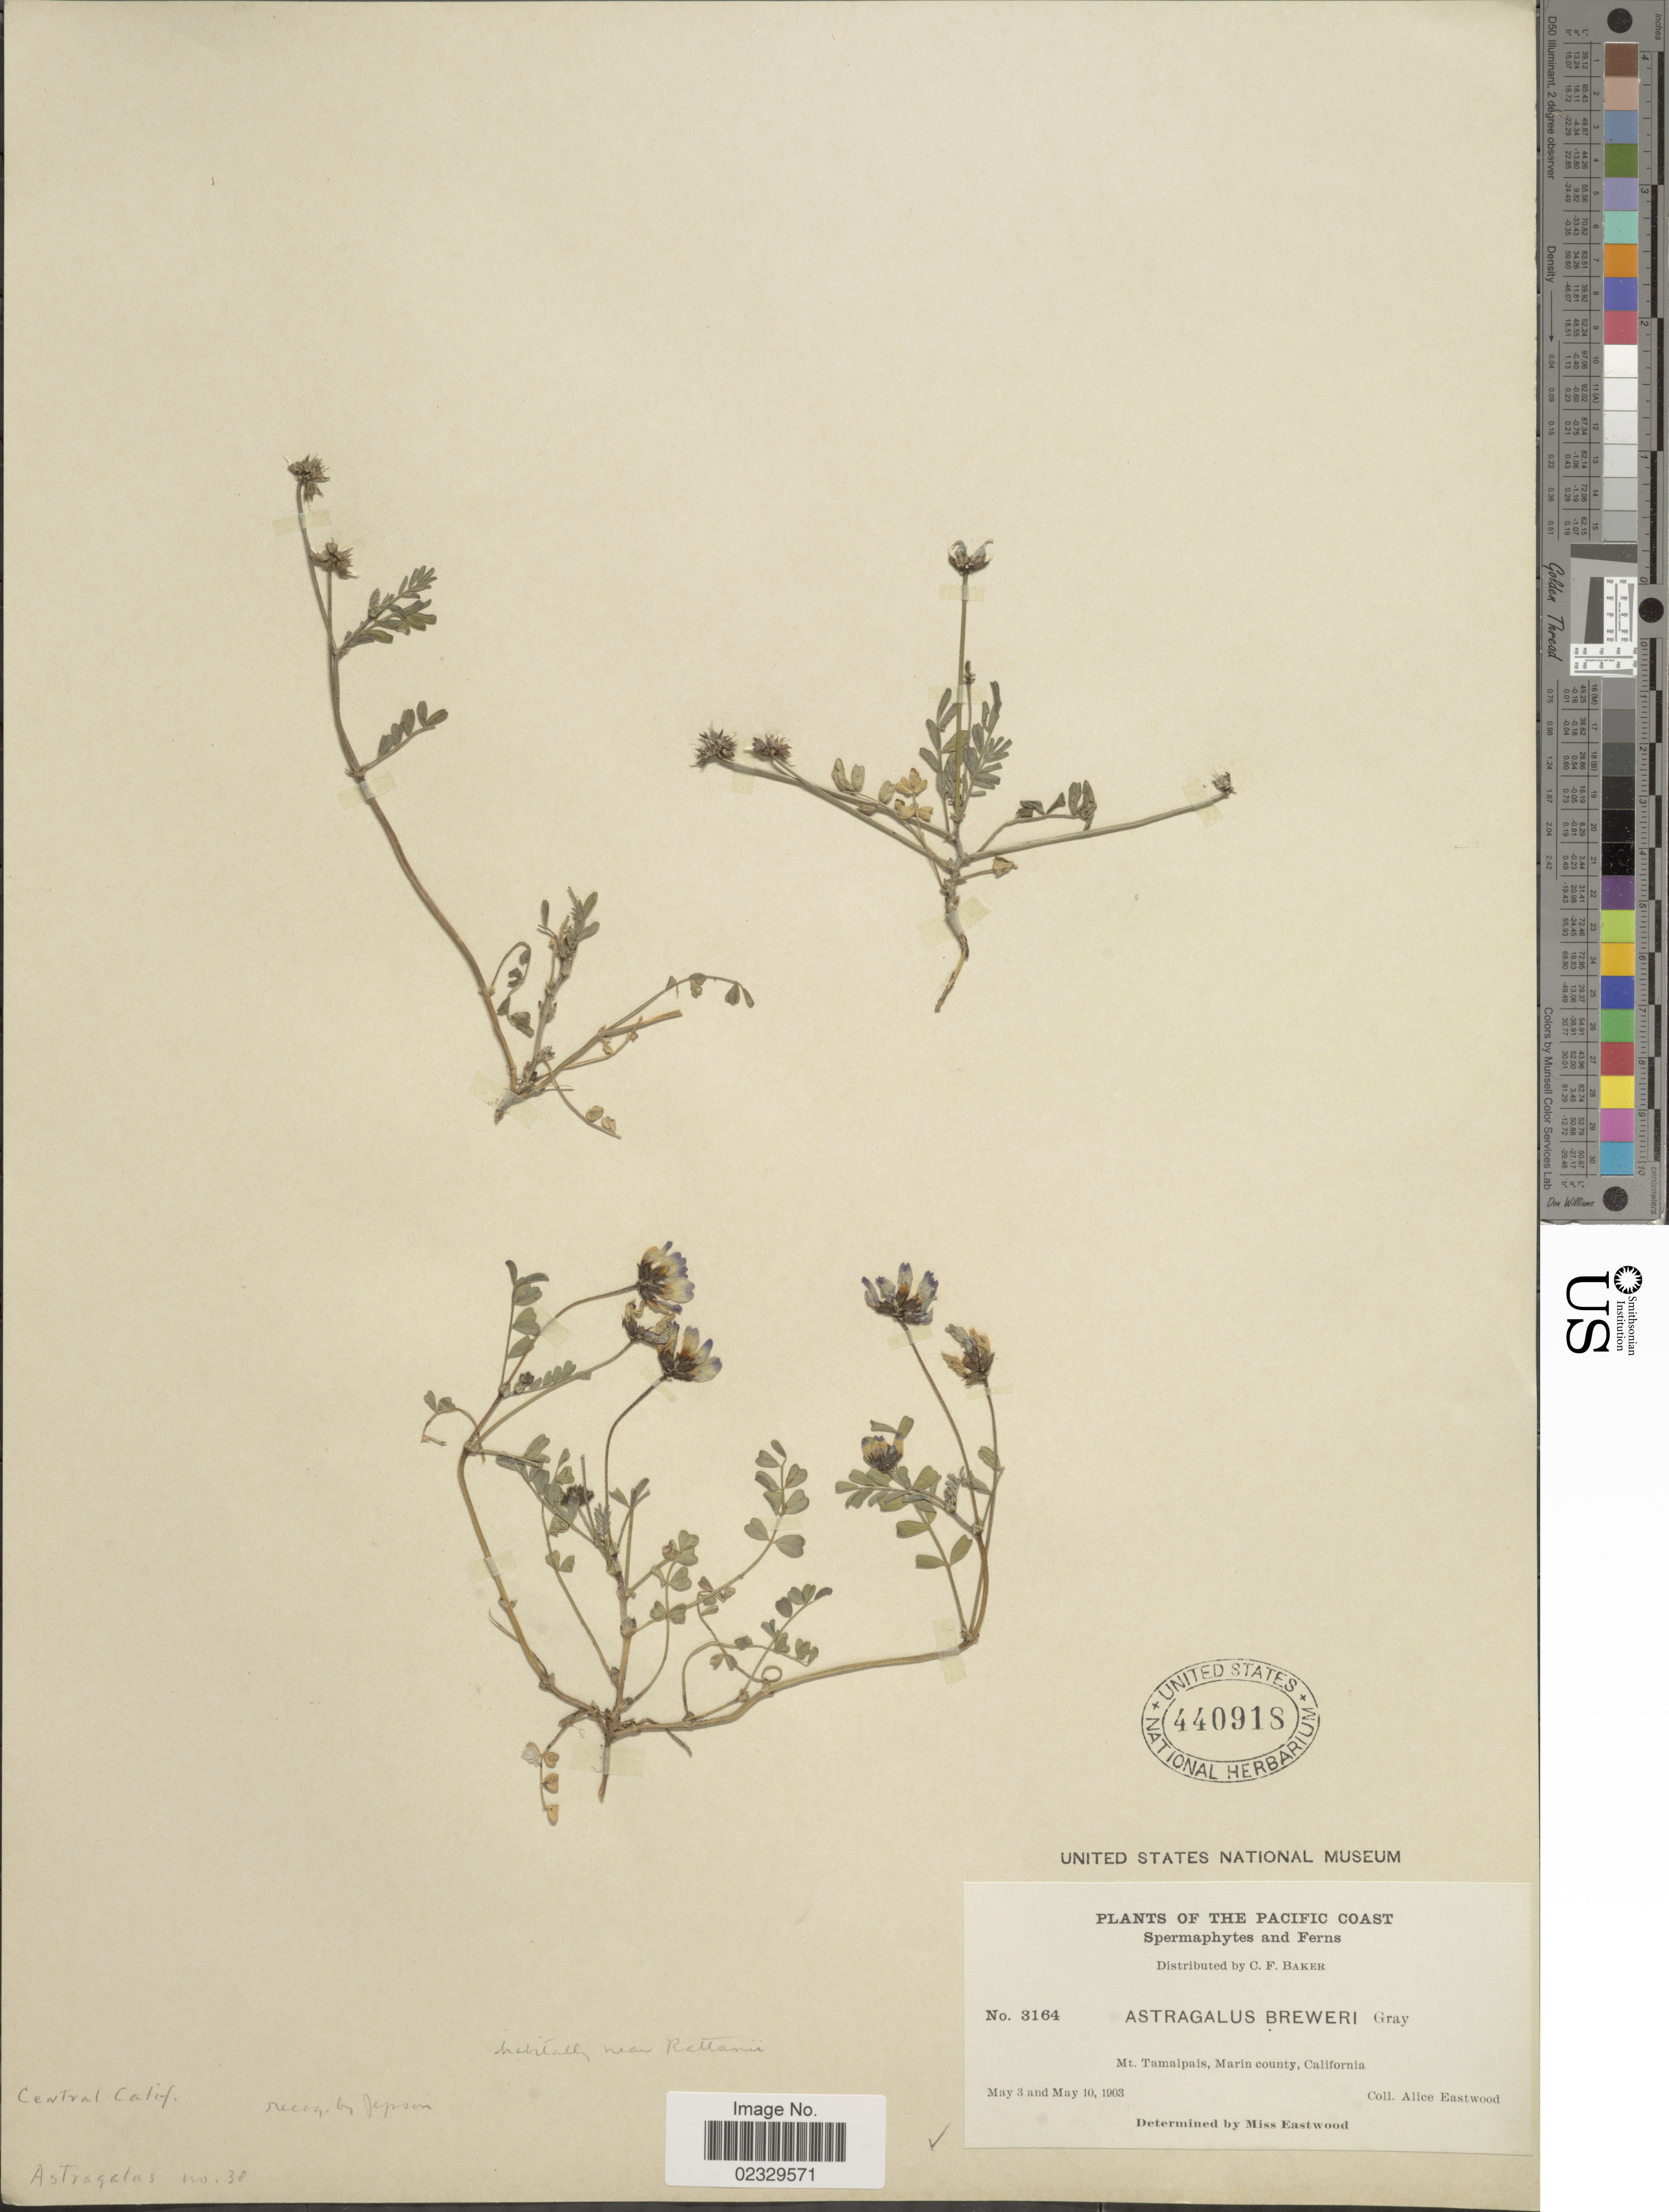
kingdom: Plantae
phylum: Tracheophyta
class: Magnoliopsida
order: Fabales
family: Fabaceae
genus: Astragalus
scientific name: Astragalus breweri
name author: A. Gray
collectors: A. Eastwood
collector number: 3164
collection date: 1903-05-03/1903-05-10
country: United States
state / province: California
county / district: Marin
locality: Pacific Coast. Mt. Tamalpais, Marin County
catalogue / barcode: US 440918